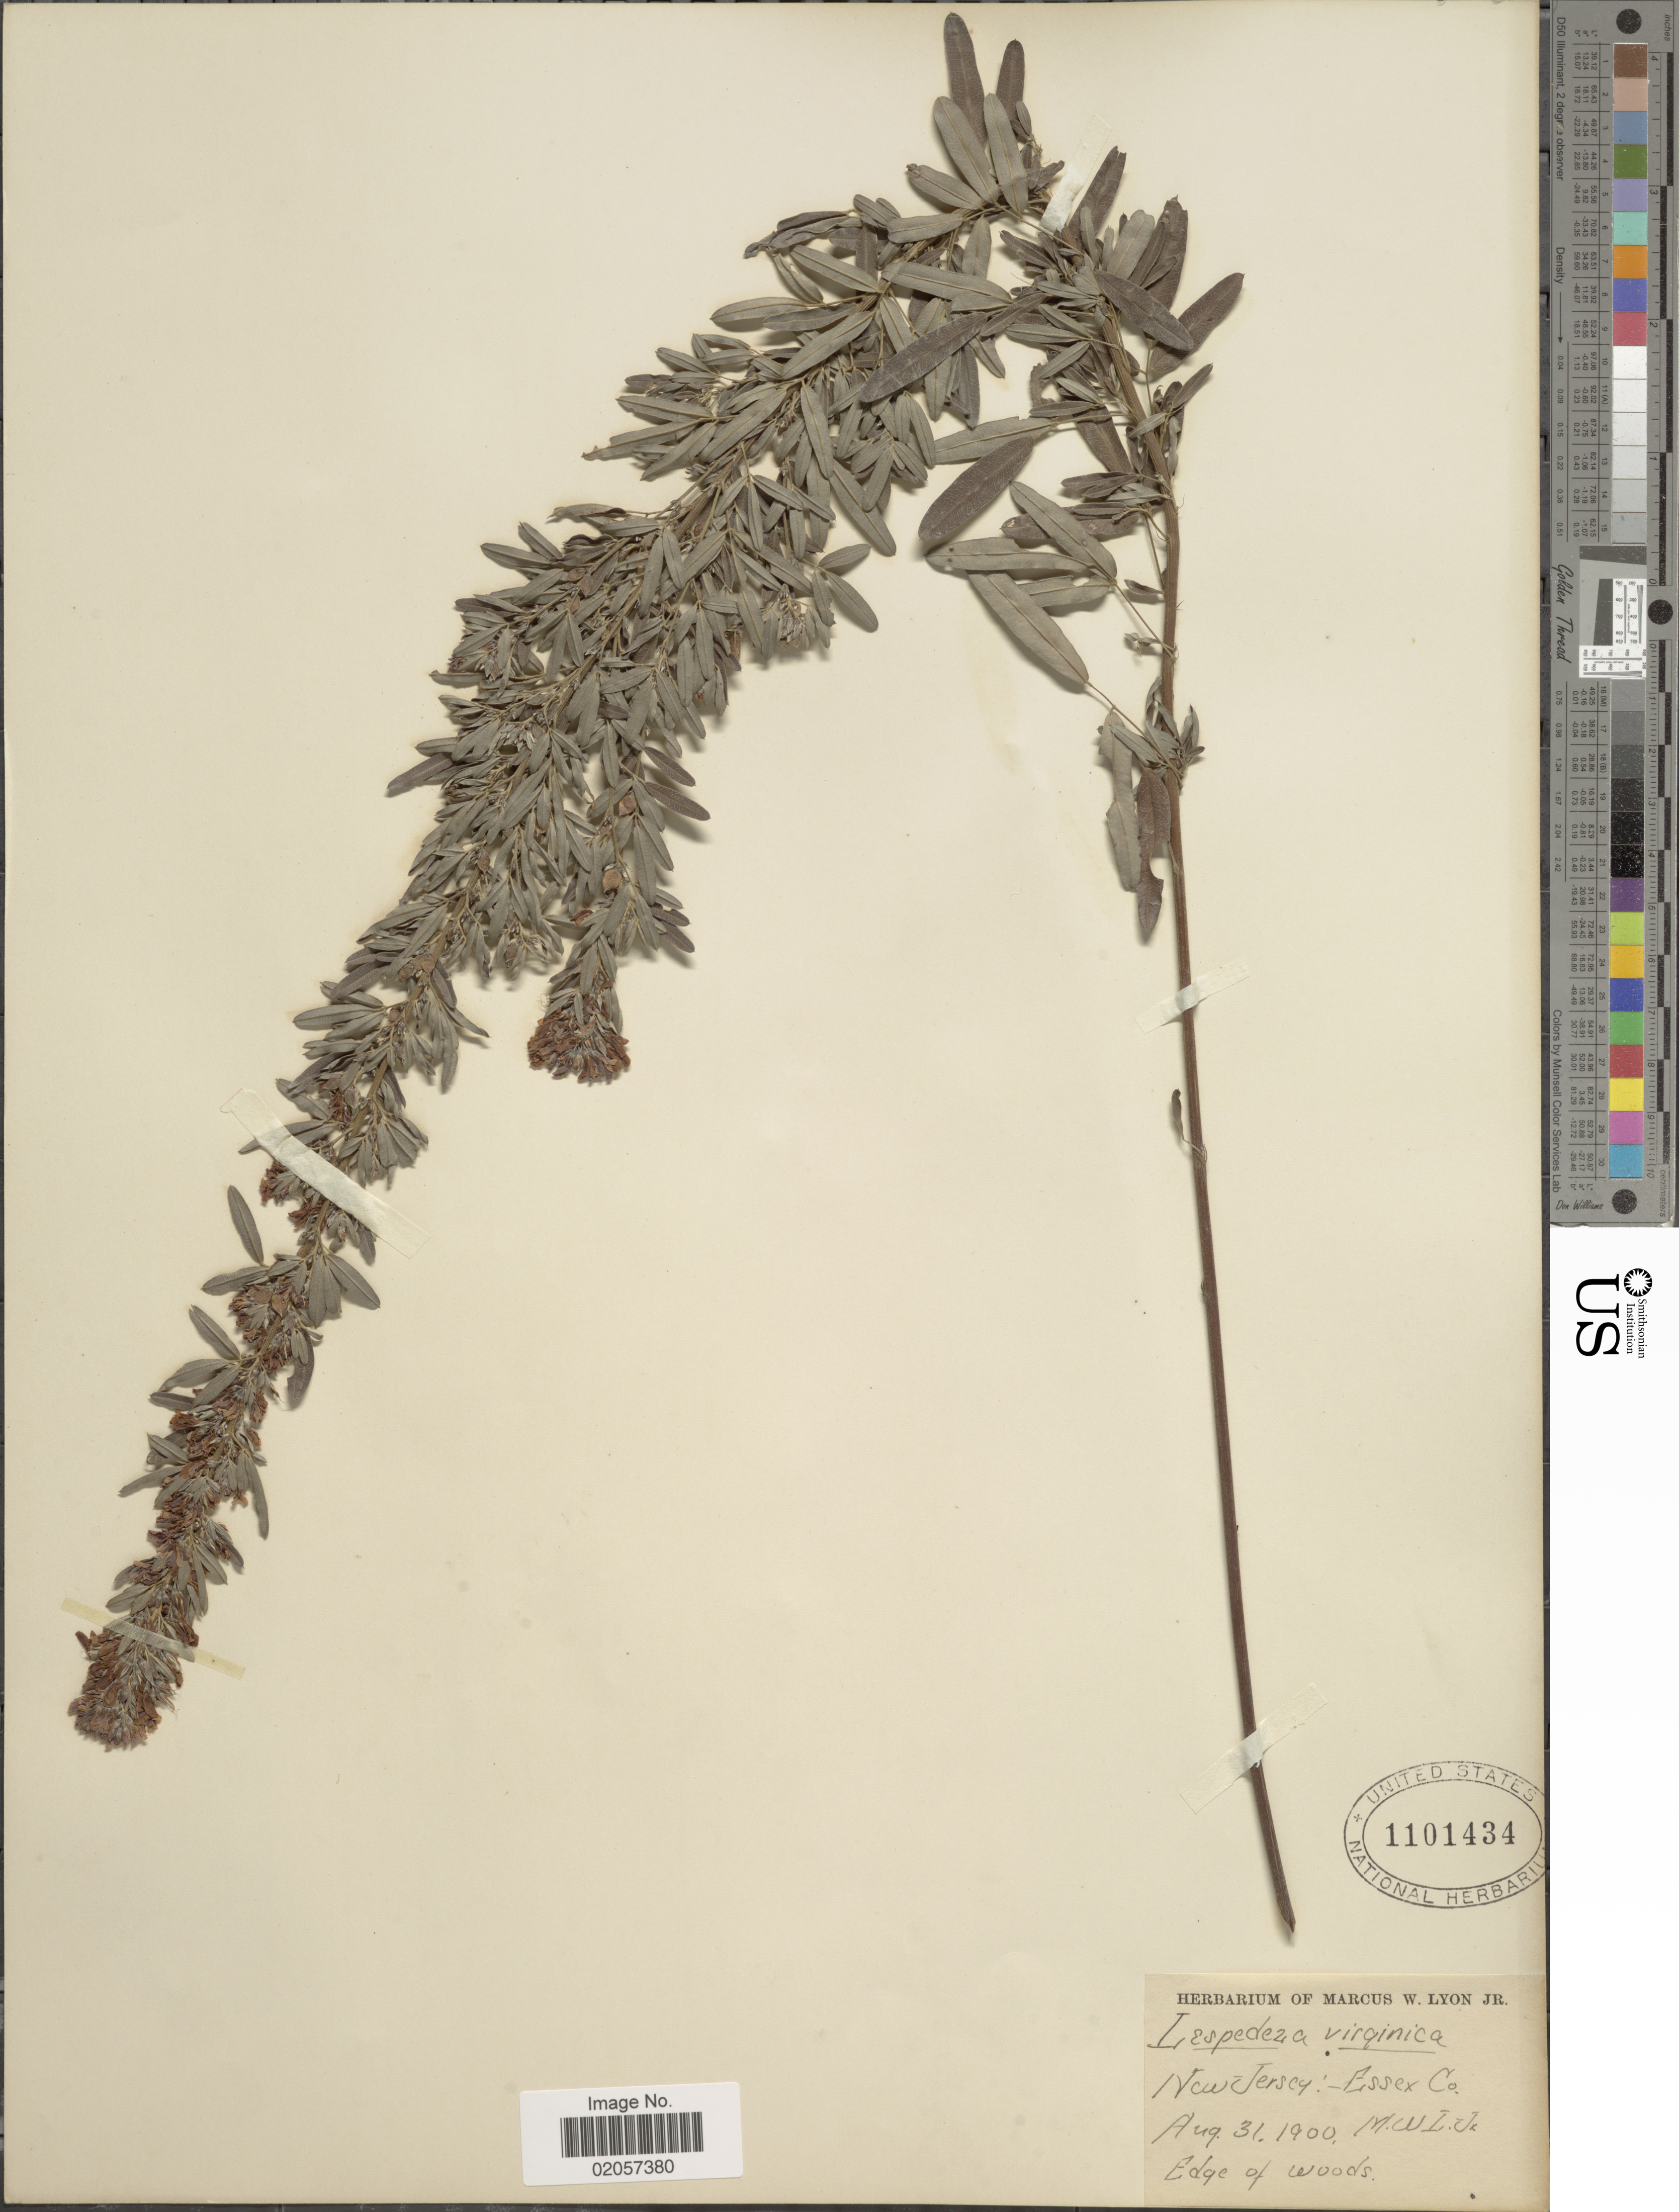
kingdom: Plantae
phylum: Tracheophyta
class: Magnoliopsida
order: Fabales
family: Fabaceae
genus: Lespedeza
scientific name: Lespedeza virginica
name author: (L.) Britton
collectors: M. W. Lyon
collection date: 1900-08-31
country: United States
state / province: New Jersey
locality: New Jersey. - Essex Co.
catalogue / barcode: US 1101434